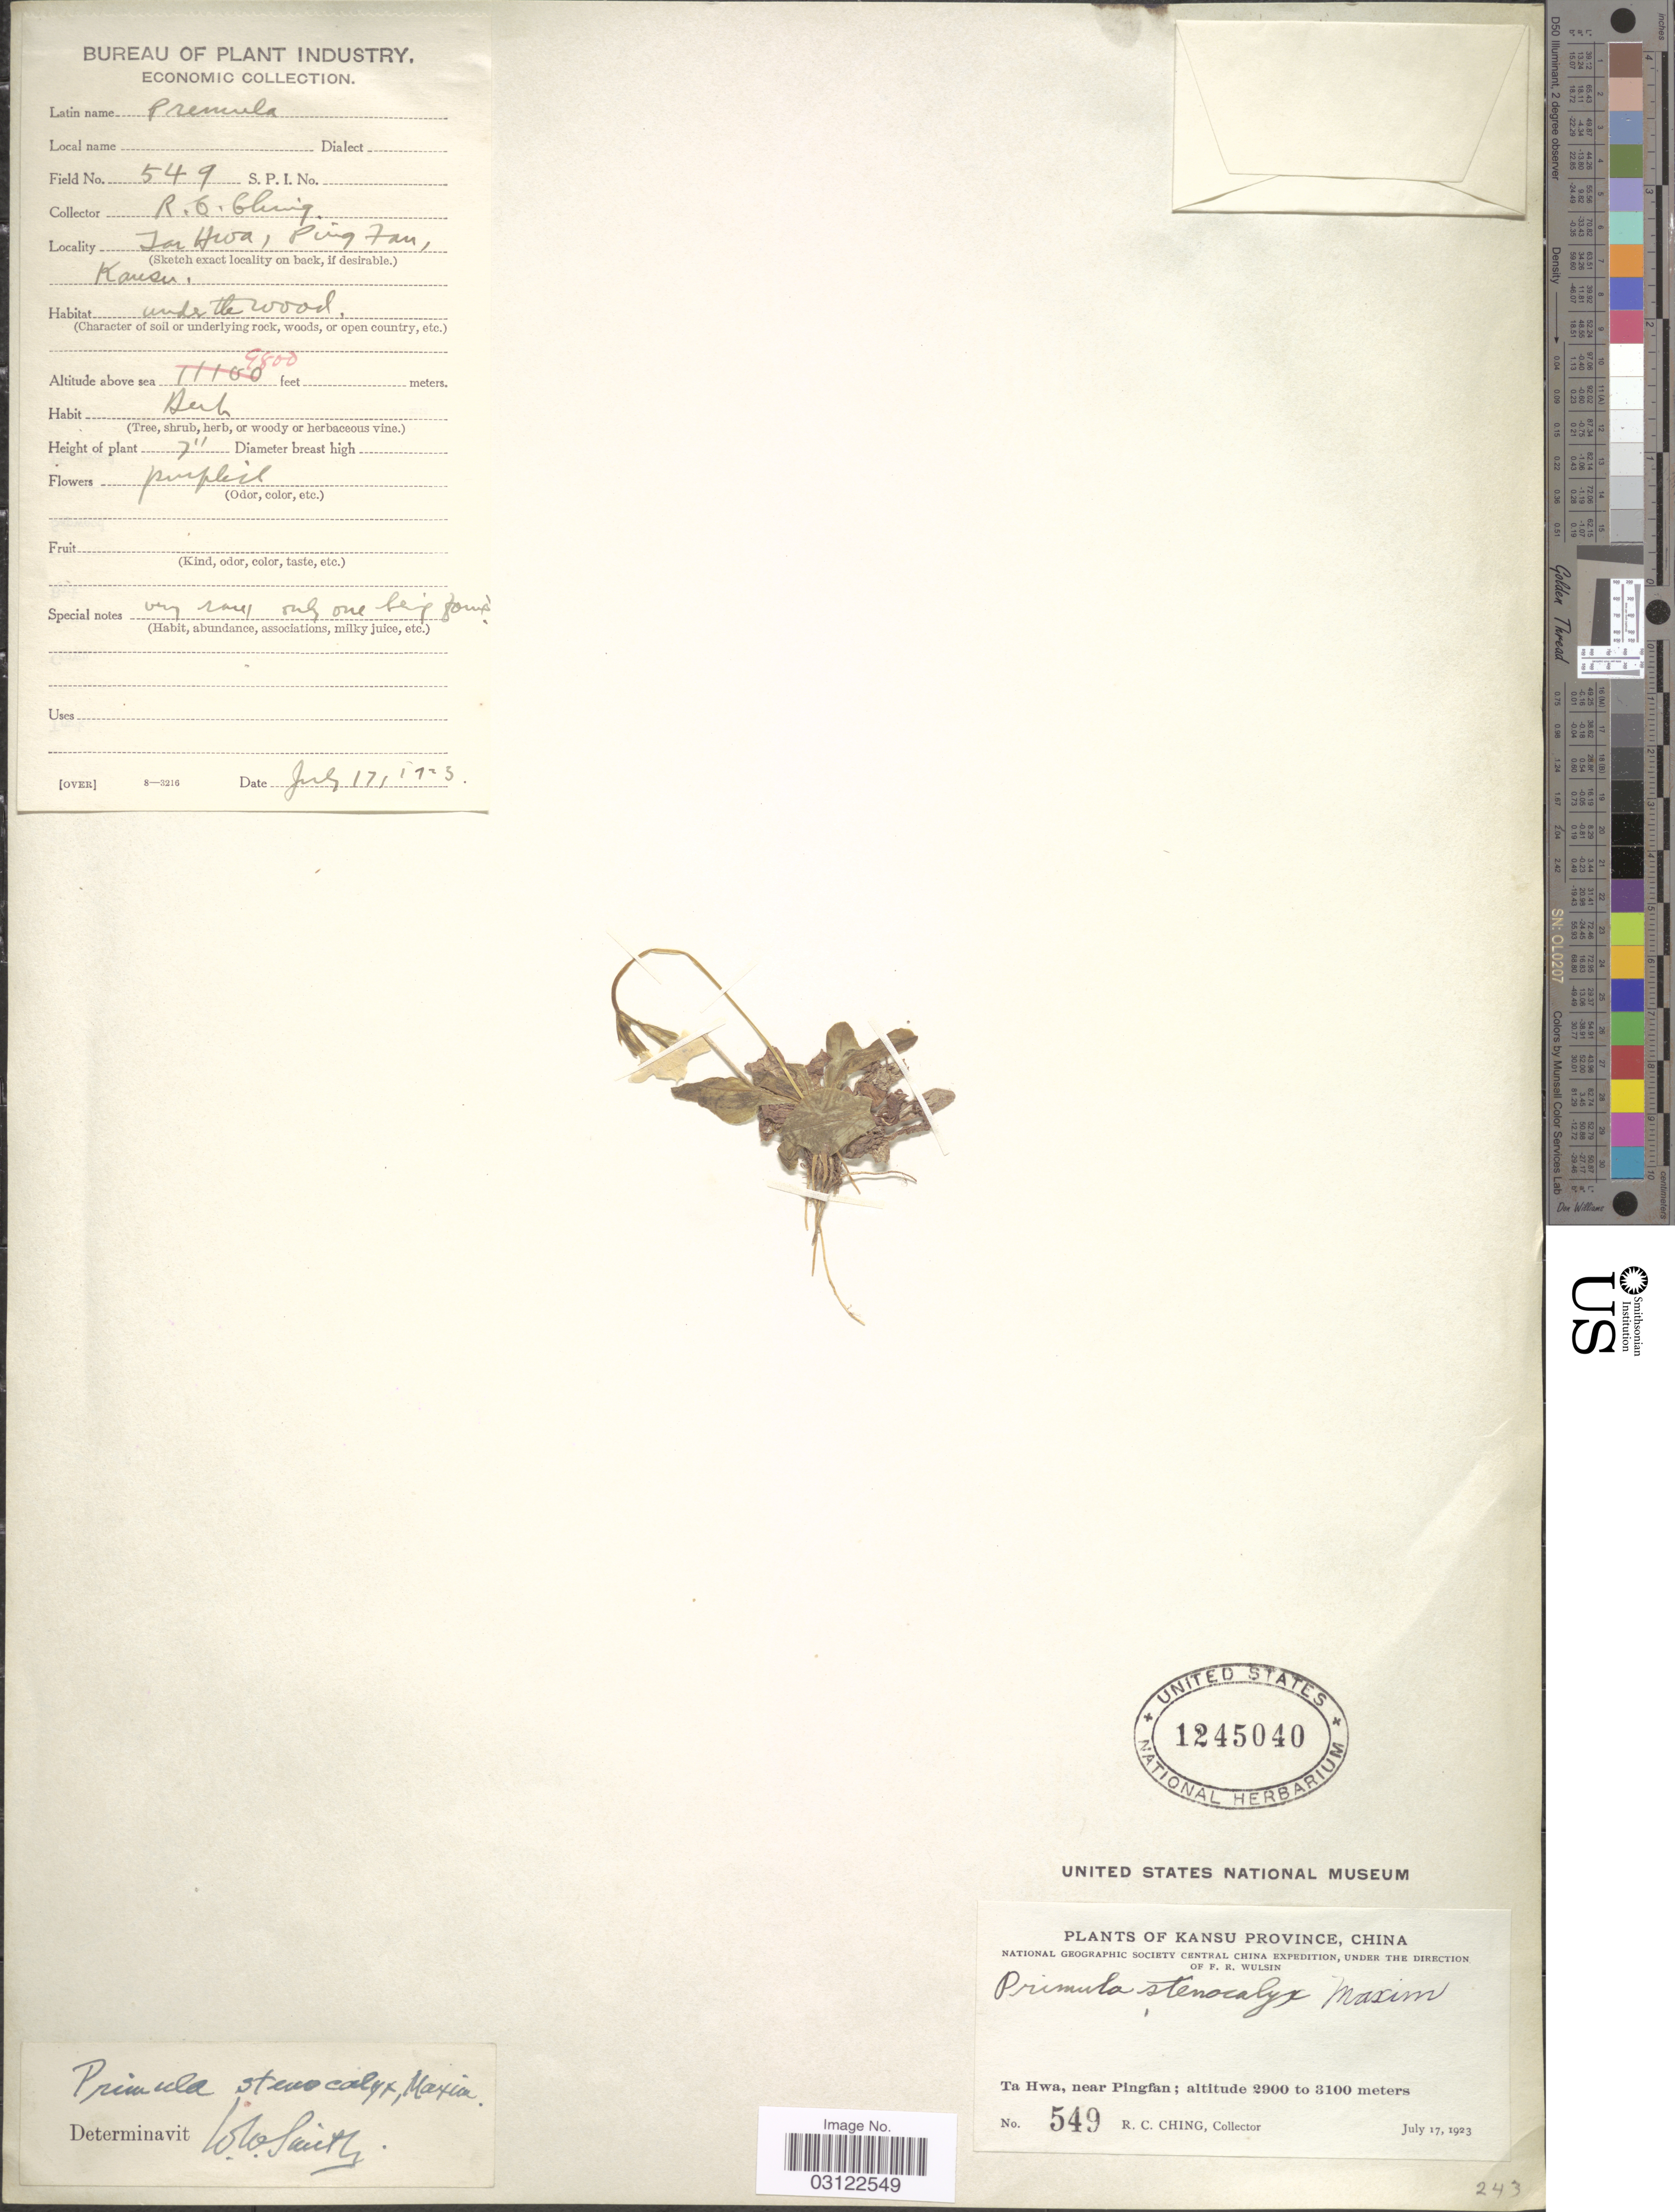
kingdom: Plantae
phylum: Tracheophyta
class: Magnoliopsida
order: Ericales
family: Primulaceae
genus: Primula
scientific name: Primula stenocalyx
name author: Maxim.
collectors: R. C. Ching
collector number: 549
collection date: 1923-07-17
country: China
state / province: Gansu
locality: Kansu Province. Ta Hwa, near Pingfan.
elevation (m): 2900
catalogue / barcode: US 1245040